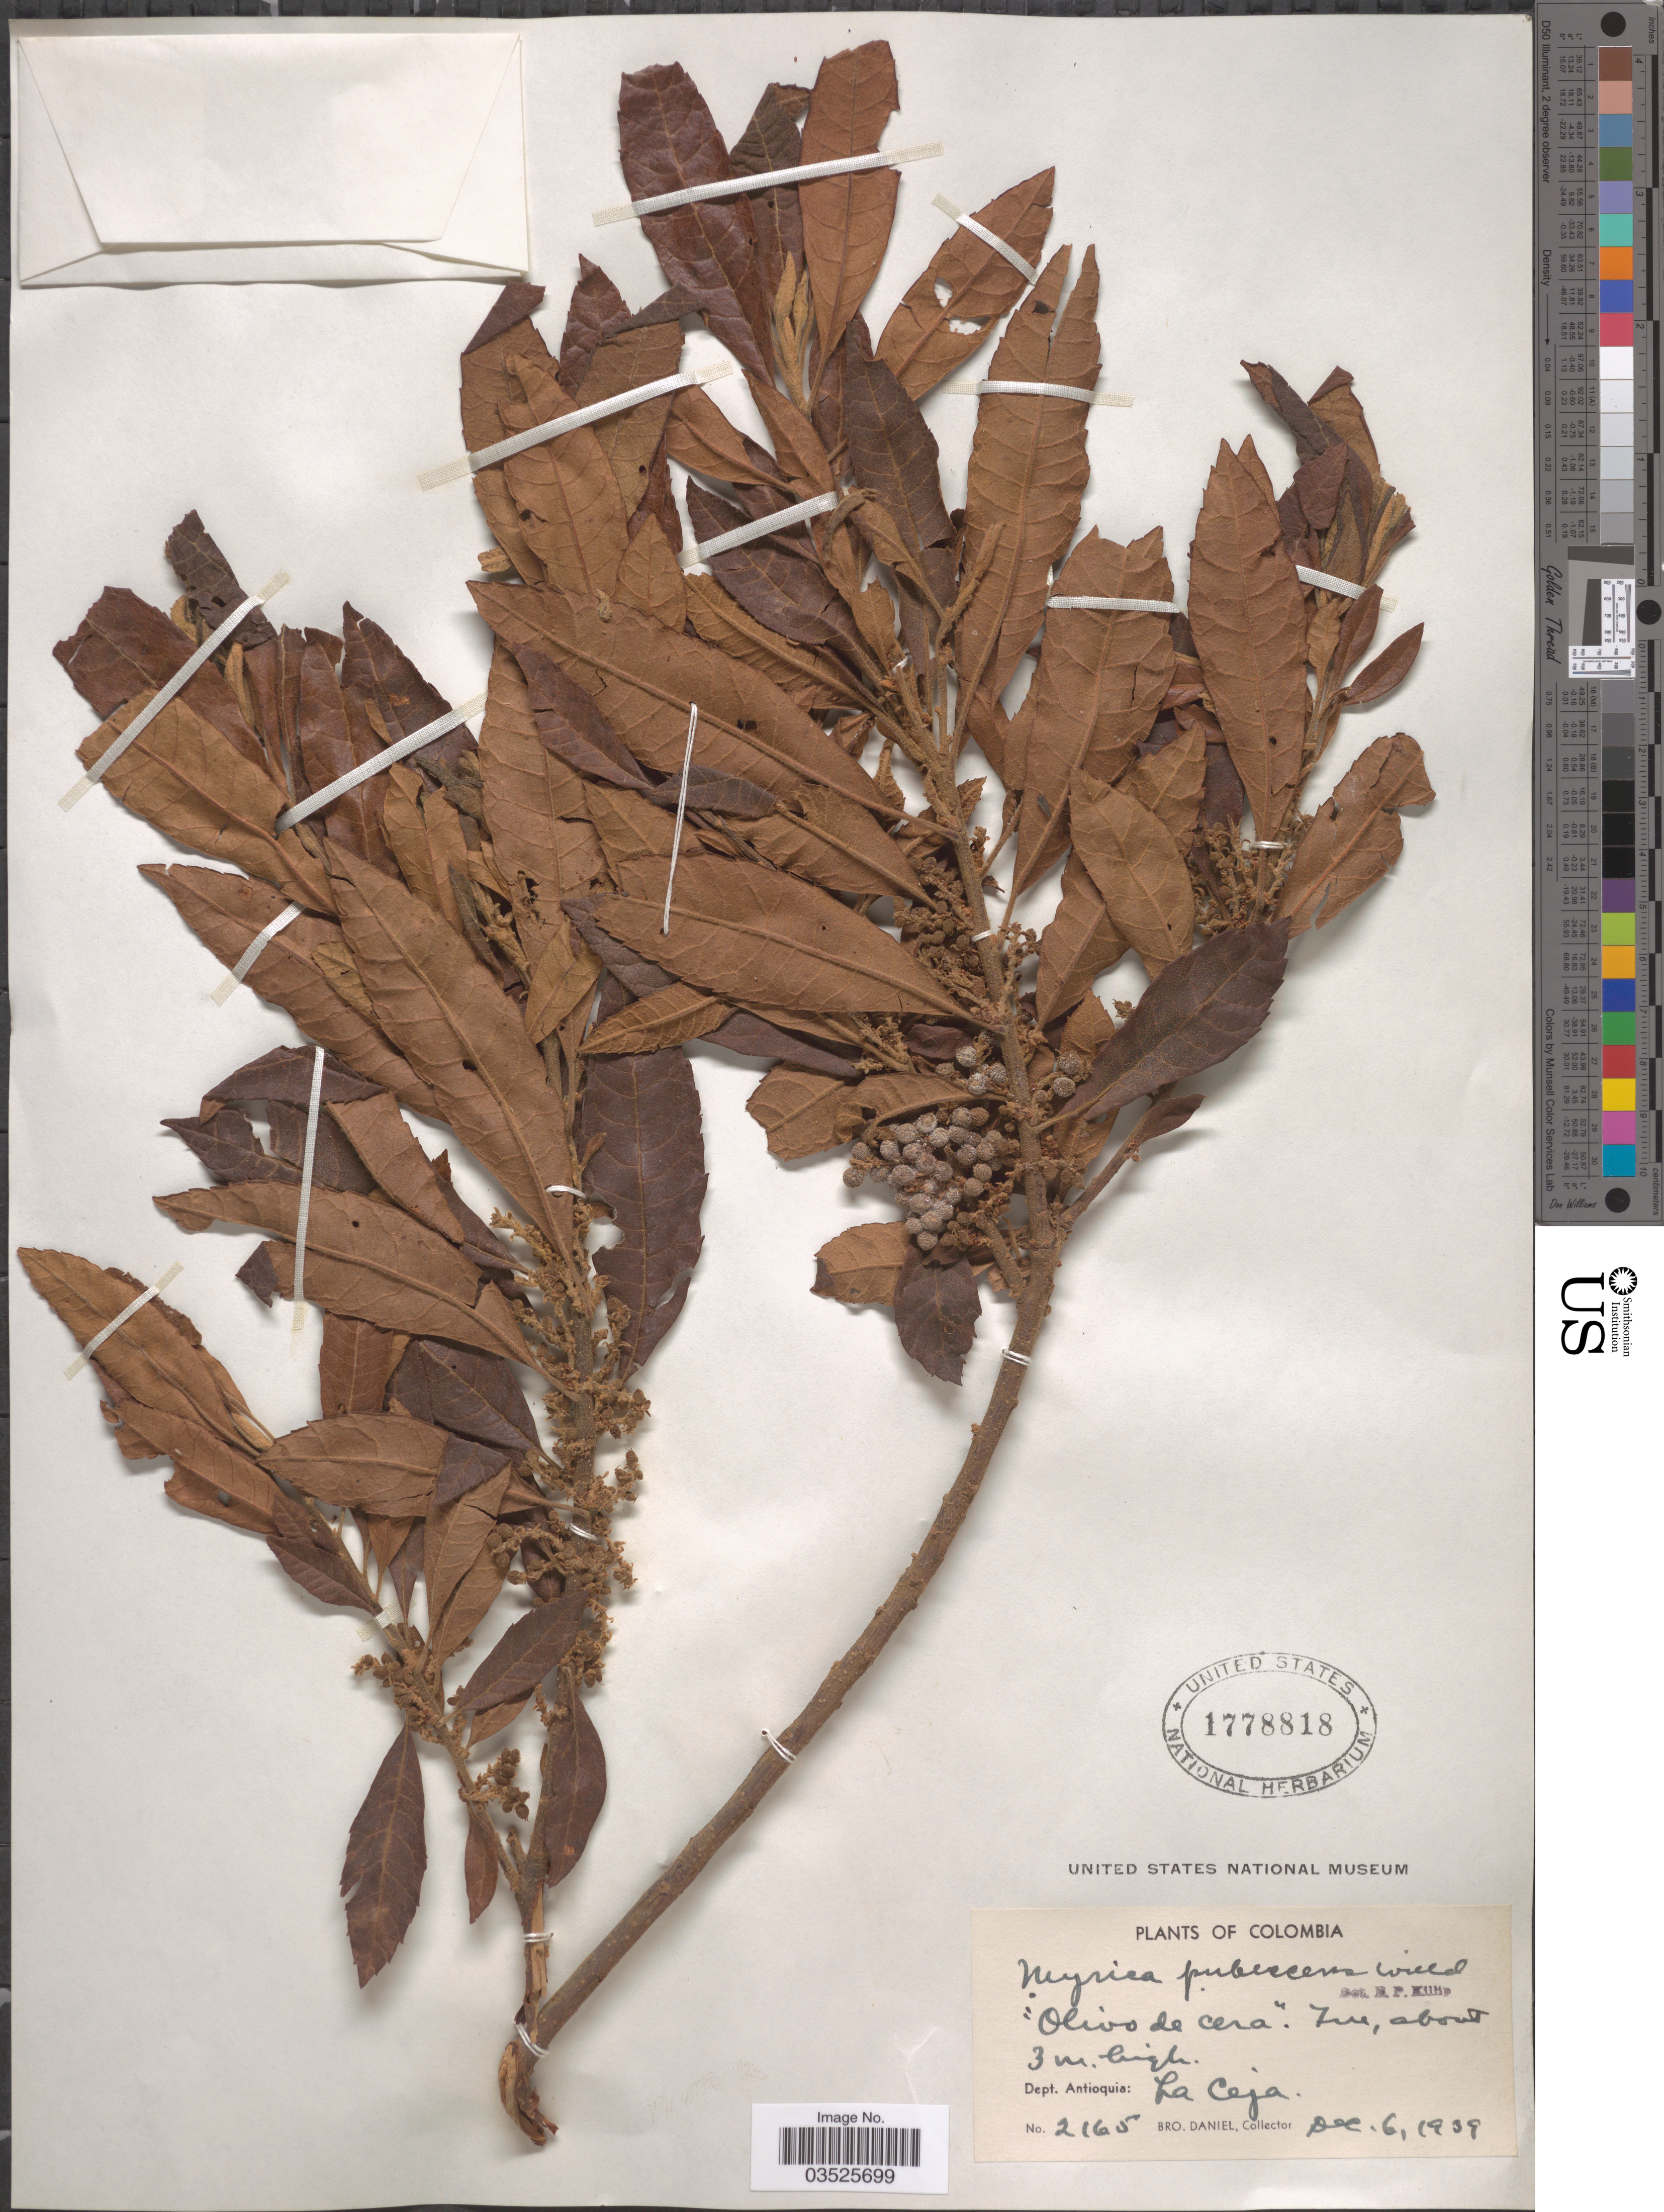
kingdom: Plantae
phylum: Tracheophyta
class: Magnoliopsida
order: Fagales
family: Myricaceae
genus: Morella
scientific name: Morella pubescens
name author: (Humb. & Bonpl. ex Willd.) Wilbur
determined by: Strong, M. T., (US), Smithsonian Institution - National Museum of Natural History (UNITED STATES)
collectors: Bro. Daniel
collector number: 2165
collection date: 1939-12-06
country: Colombia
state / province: Antioquia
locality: Dept. Antioquia: La Ceja.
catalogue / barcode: US 1778818